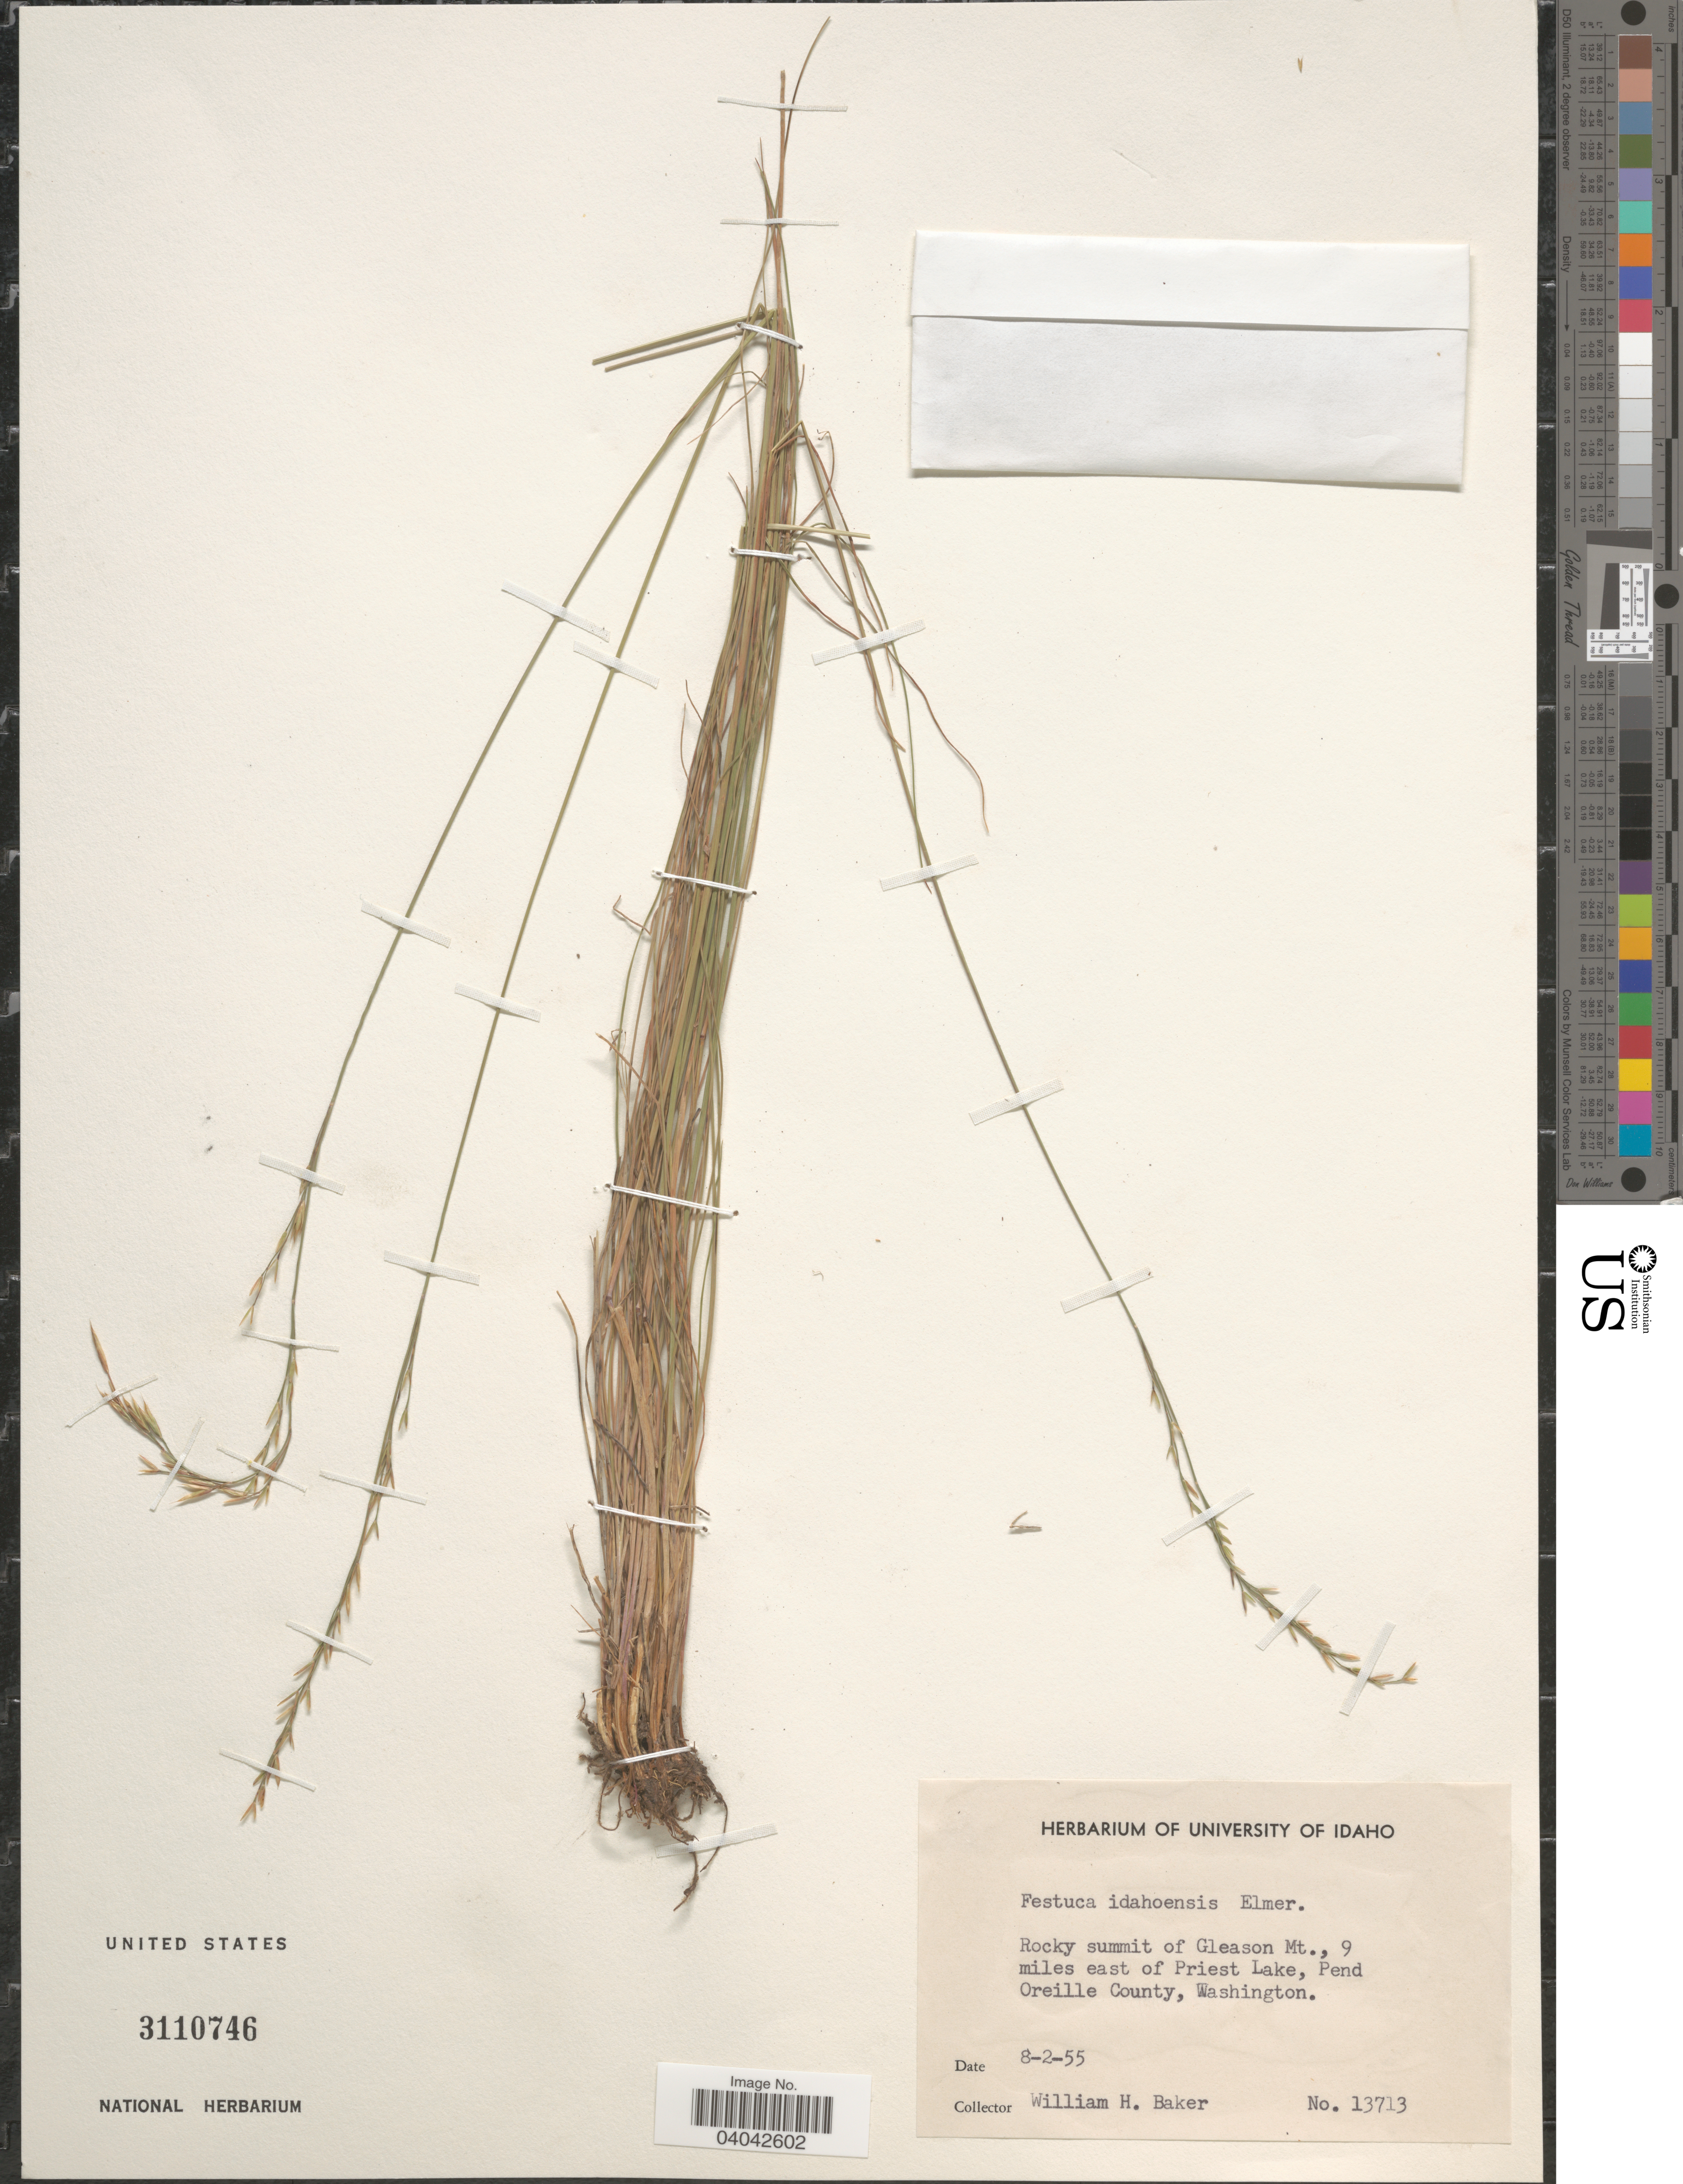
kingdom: Plantae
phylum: Tracheophyta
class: Liliopsida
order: Poales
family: Poaceae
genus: Festuca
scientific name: Festuca idahoensis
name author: Elmer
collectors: W. H. Baker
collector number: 13713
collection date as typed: Transcribed d/m/y: 2/8/55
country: United States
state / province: Washington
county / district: Pend Oreille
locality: Rocky summit of Gleason Mt., 9 miles east of Priest Lake, Pend Oreille County.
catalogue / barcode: US 3110746